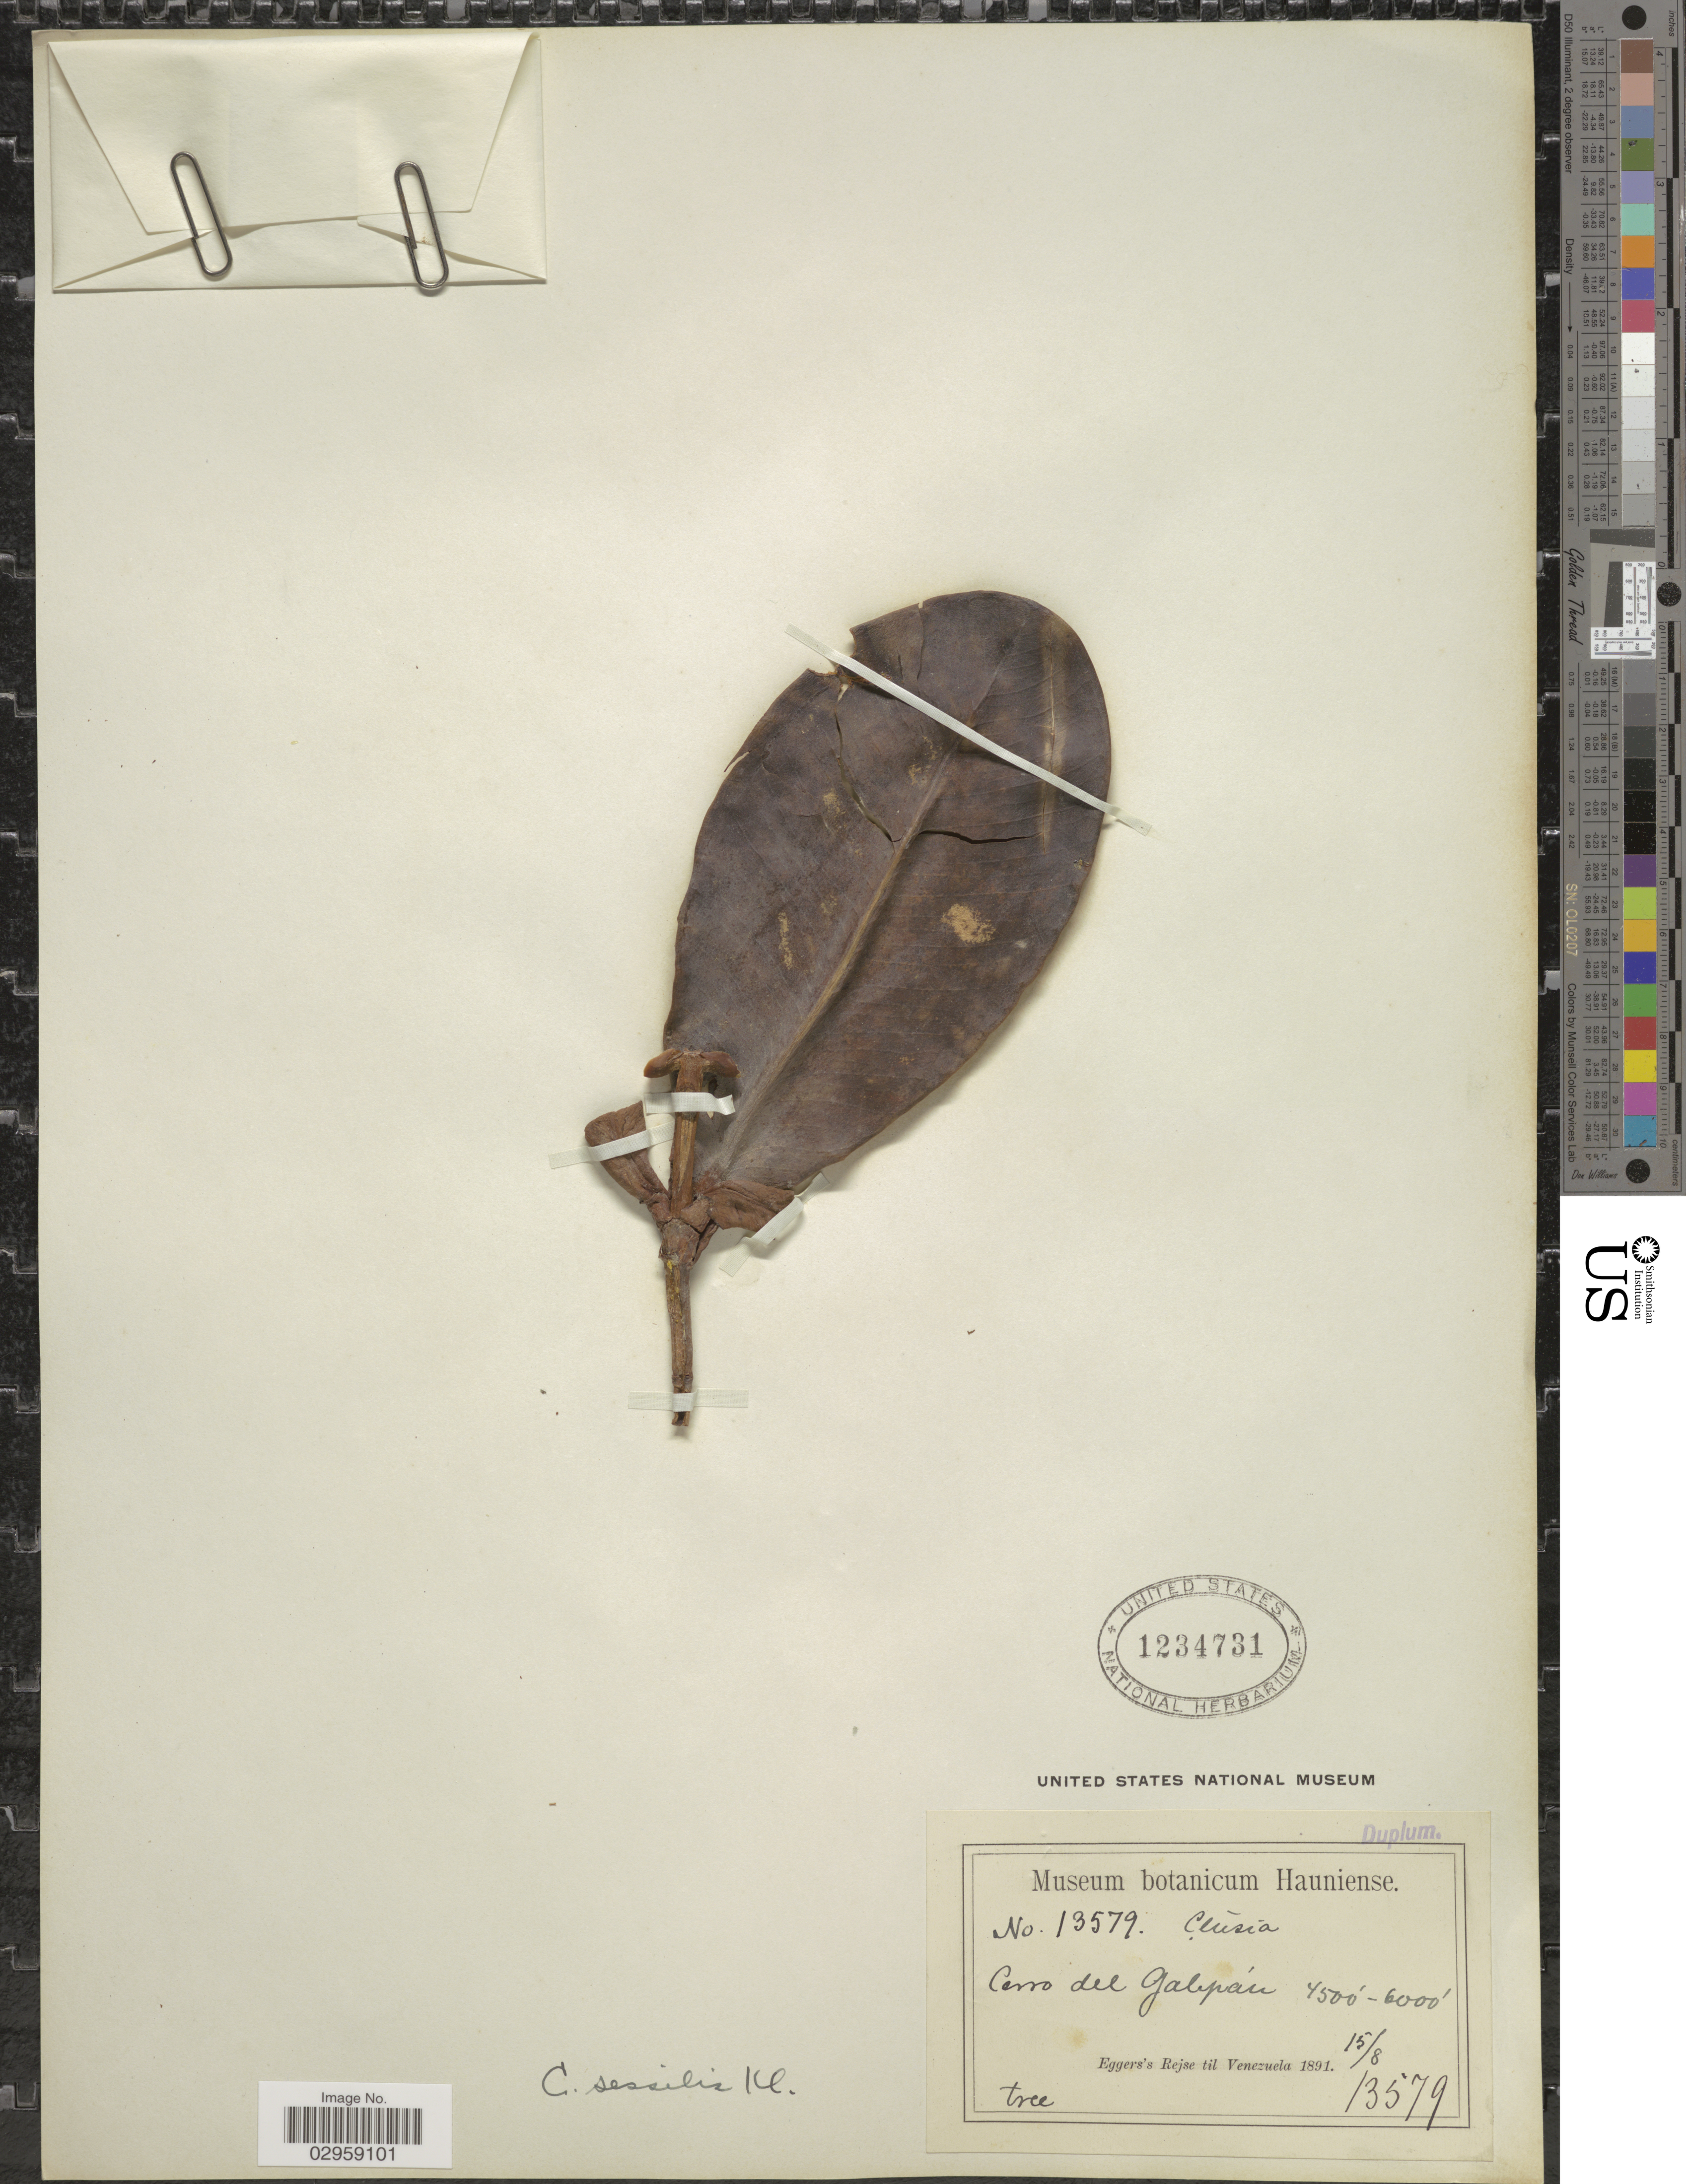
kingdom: Plantae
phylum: Tracheophyta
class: Magnoliopsida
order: Malpighiales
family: Clusiaceae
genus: Clusia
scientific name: Clusia alata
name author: Triana & Planch.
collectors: -. Eggers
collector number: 13579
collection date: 1891-08-15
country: Venezuela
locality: Cerro del Galipán.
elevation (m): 1372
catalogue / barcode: US 1234731